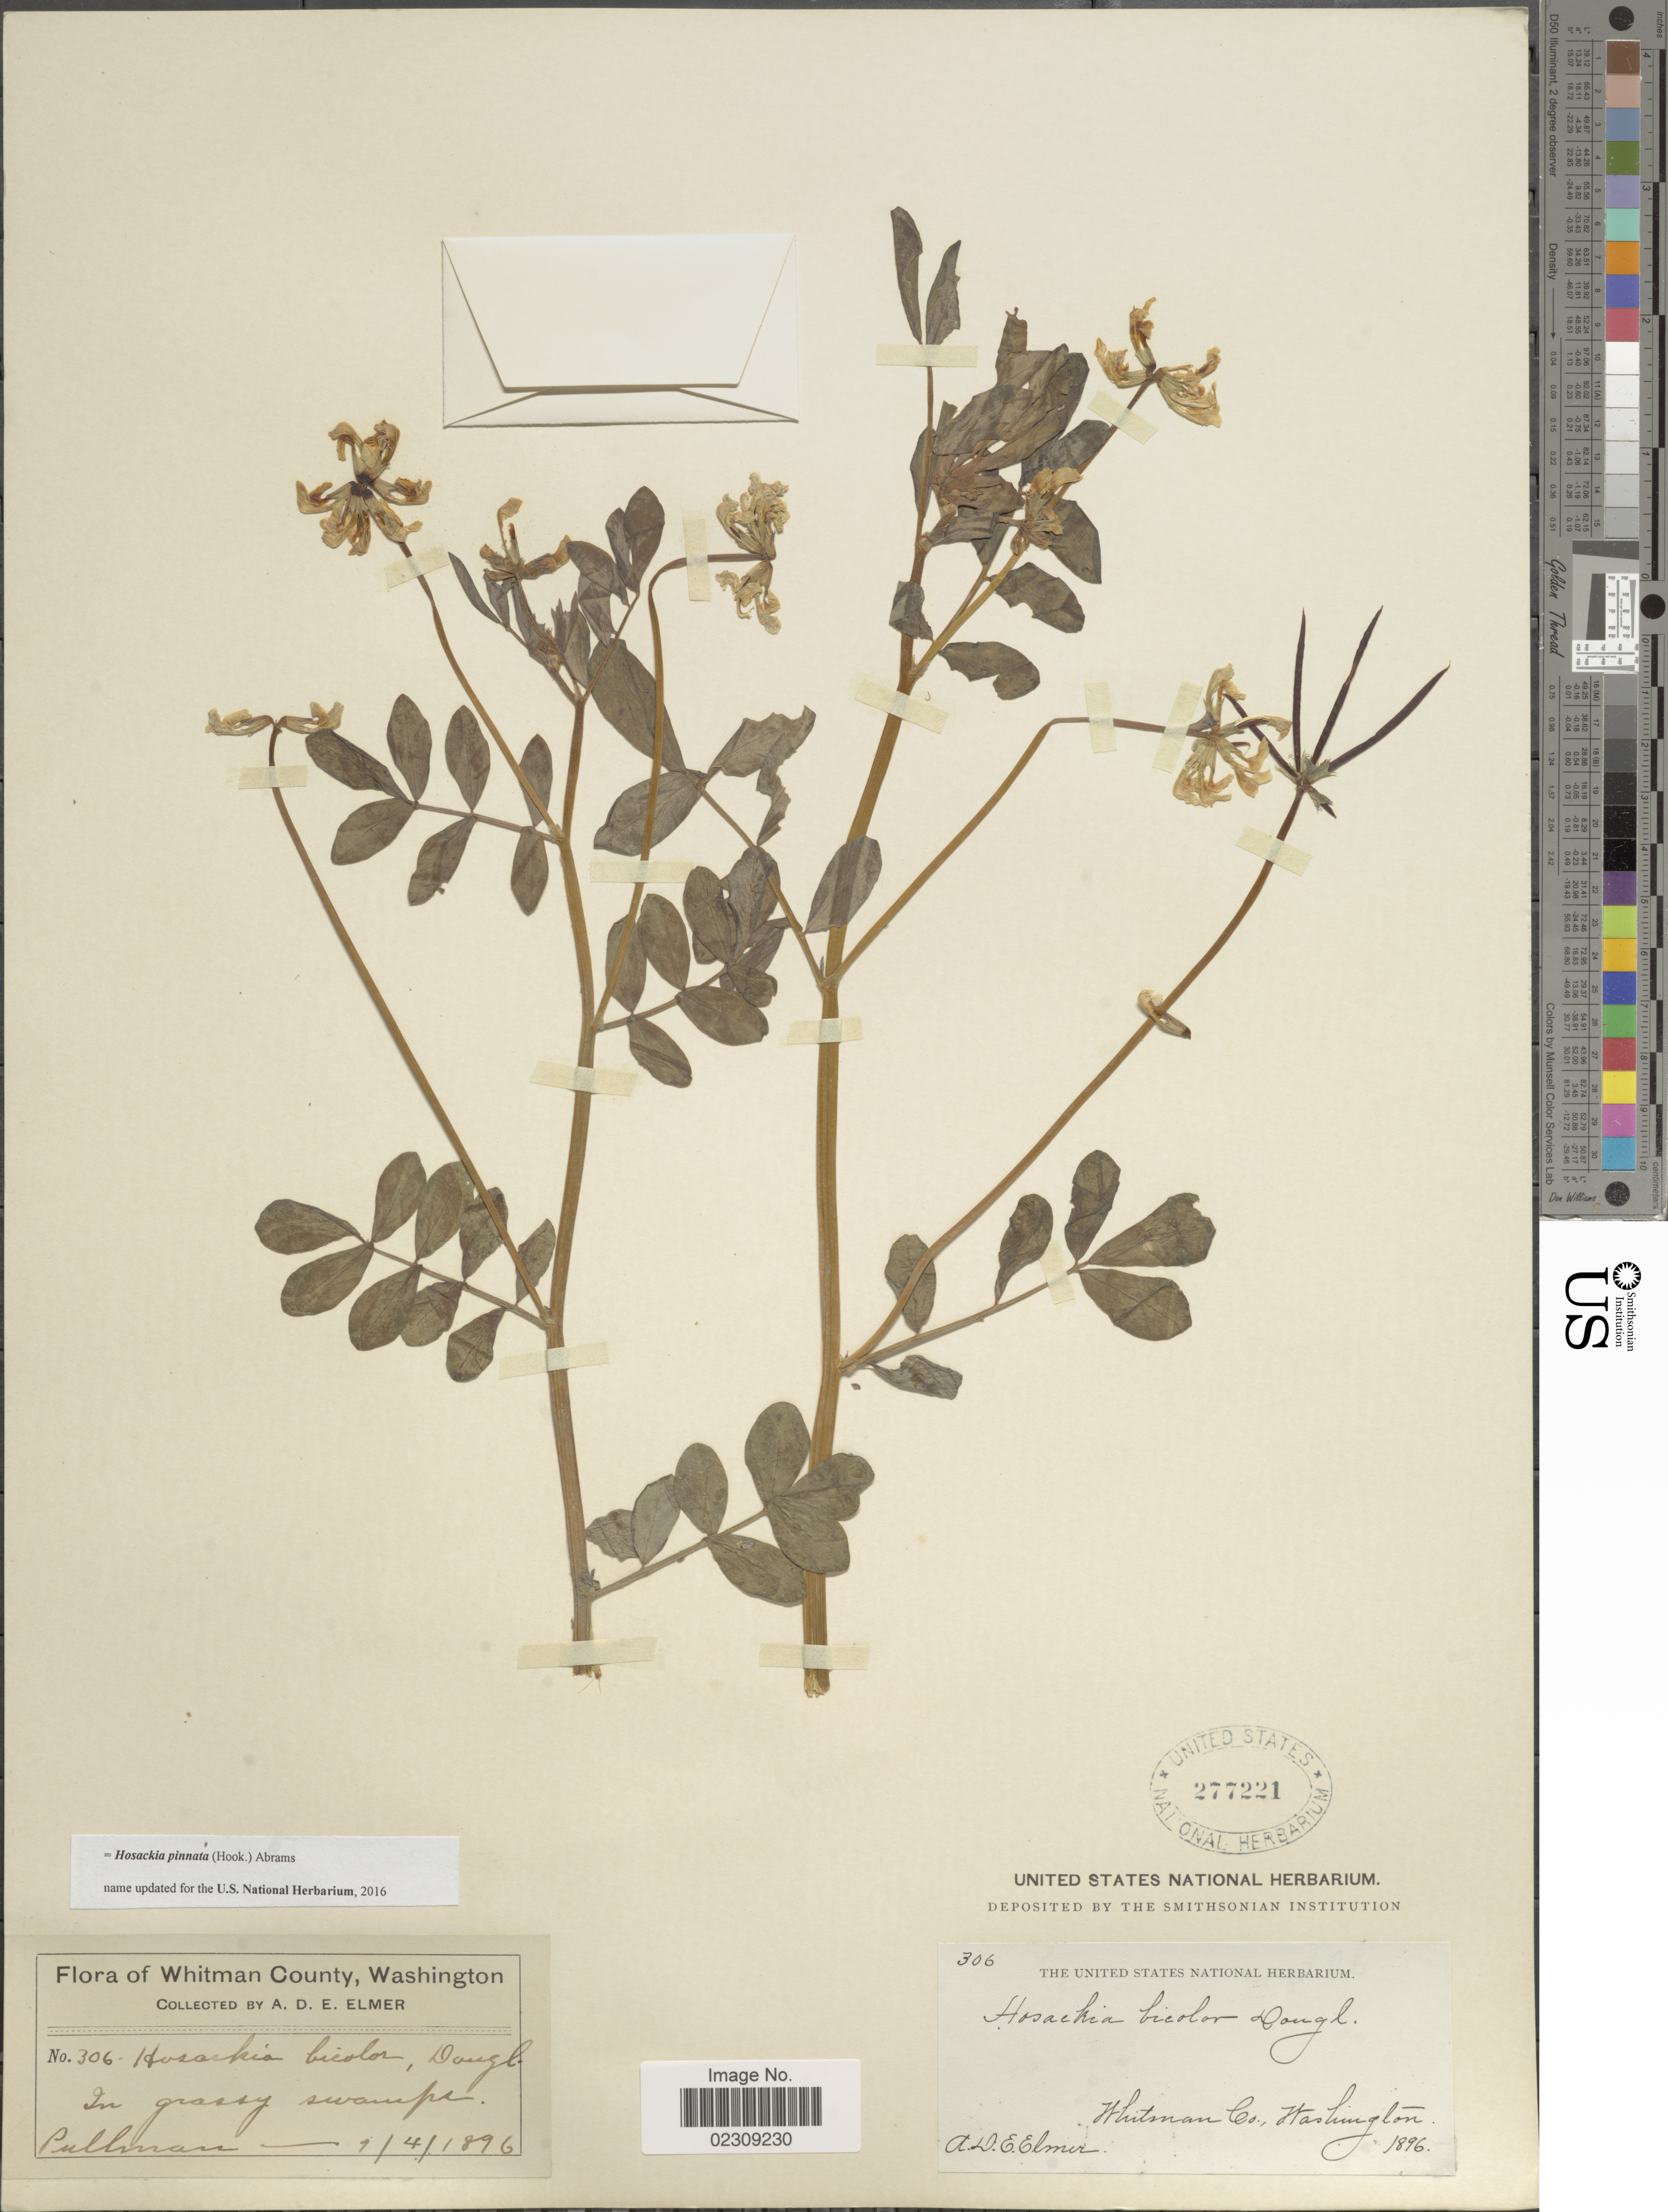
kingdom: Plantae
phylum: Tracheophyta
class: Magnoliopsida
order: Fabales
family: Fabaceae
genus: Hosackia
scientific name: Hosackia pinnata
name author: (Hook.) Abrams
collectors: A. D. E. Elmer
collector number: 306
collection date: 1896-04-01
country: United States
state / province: Washington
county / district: Whitman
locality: Whitman County, In grassy swamp, Pullman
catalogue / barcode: US 277221